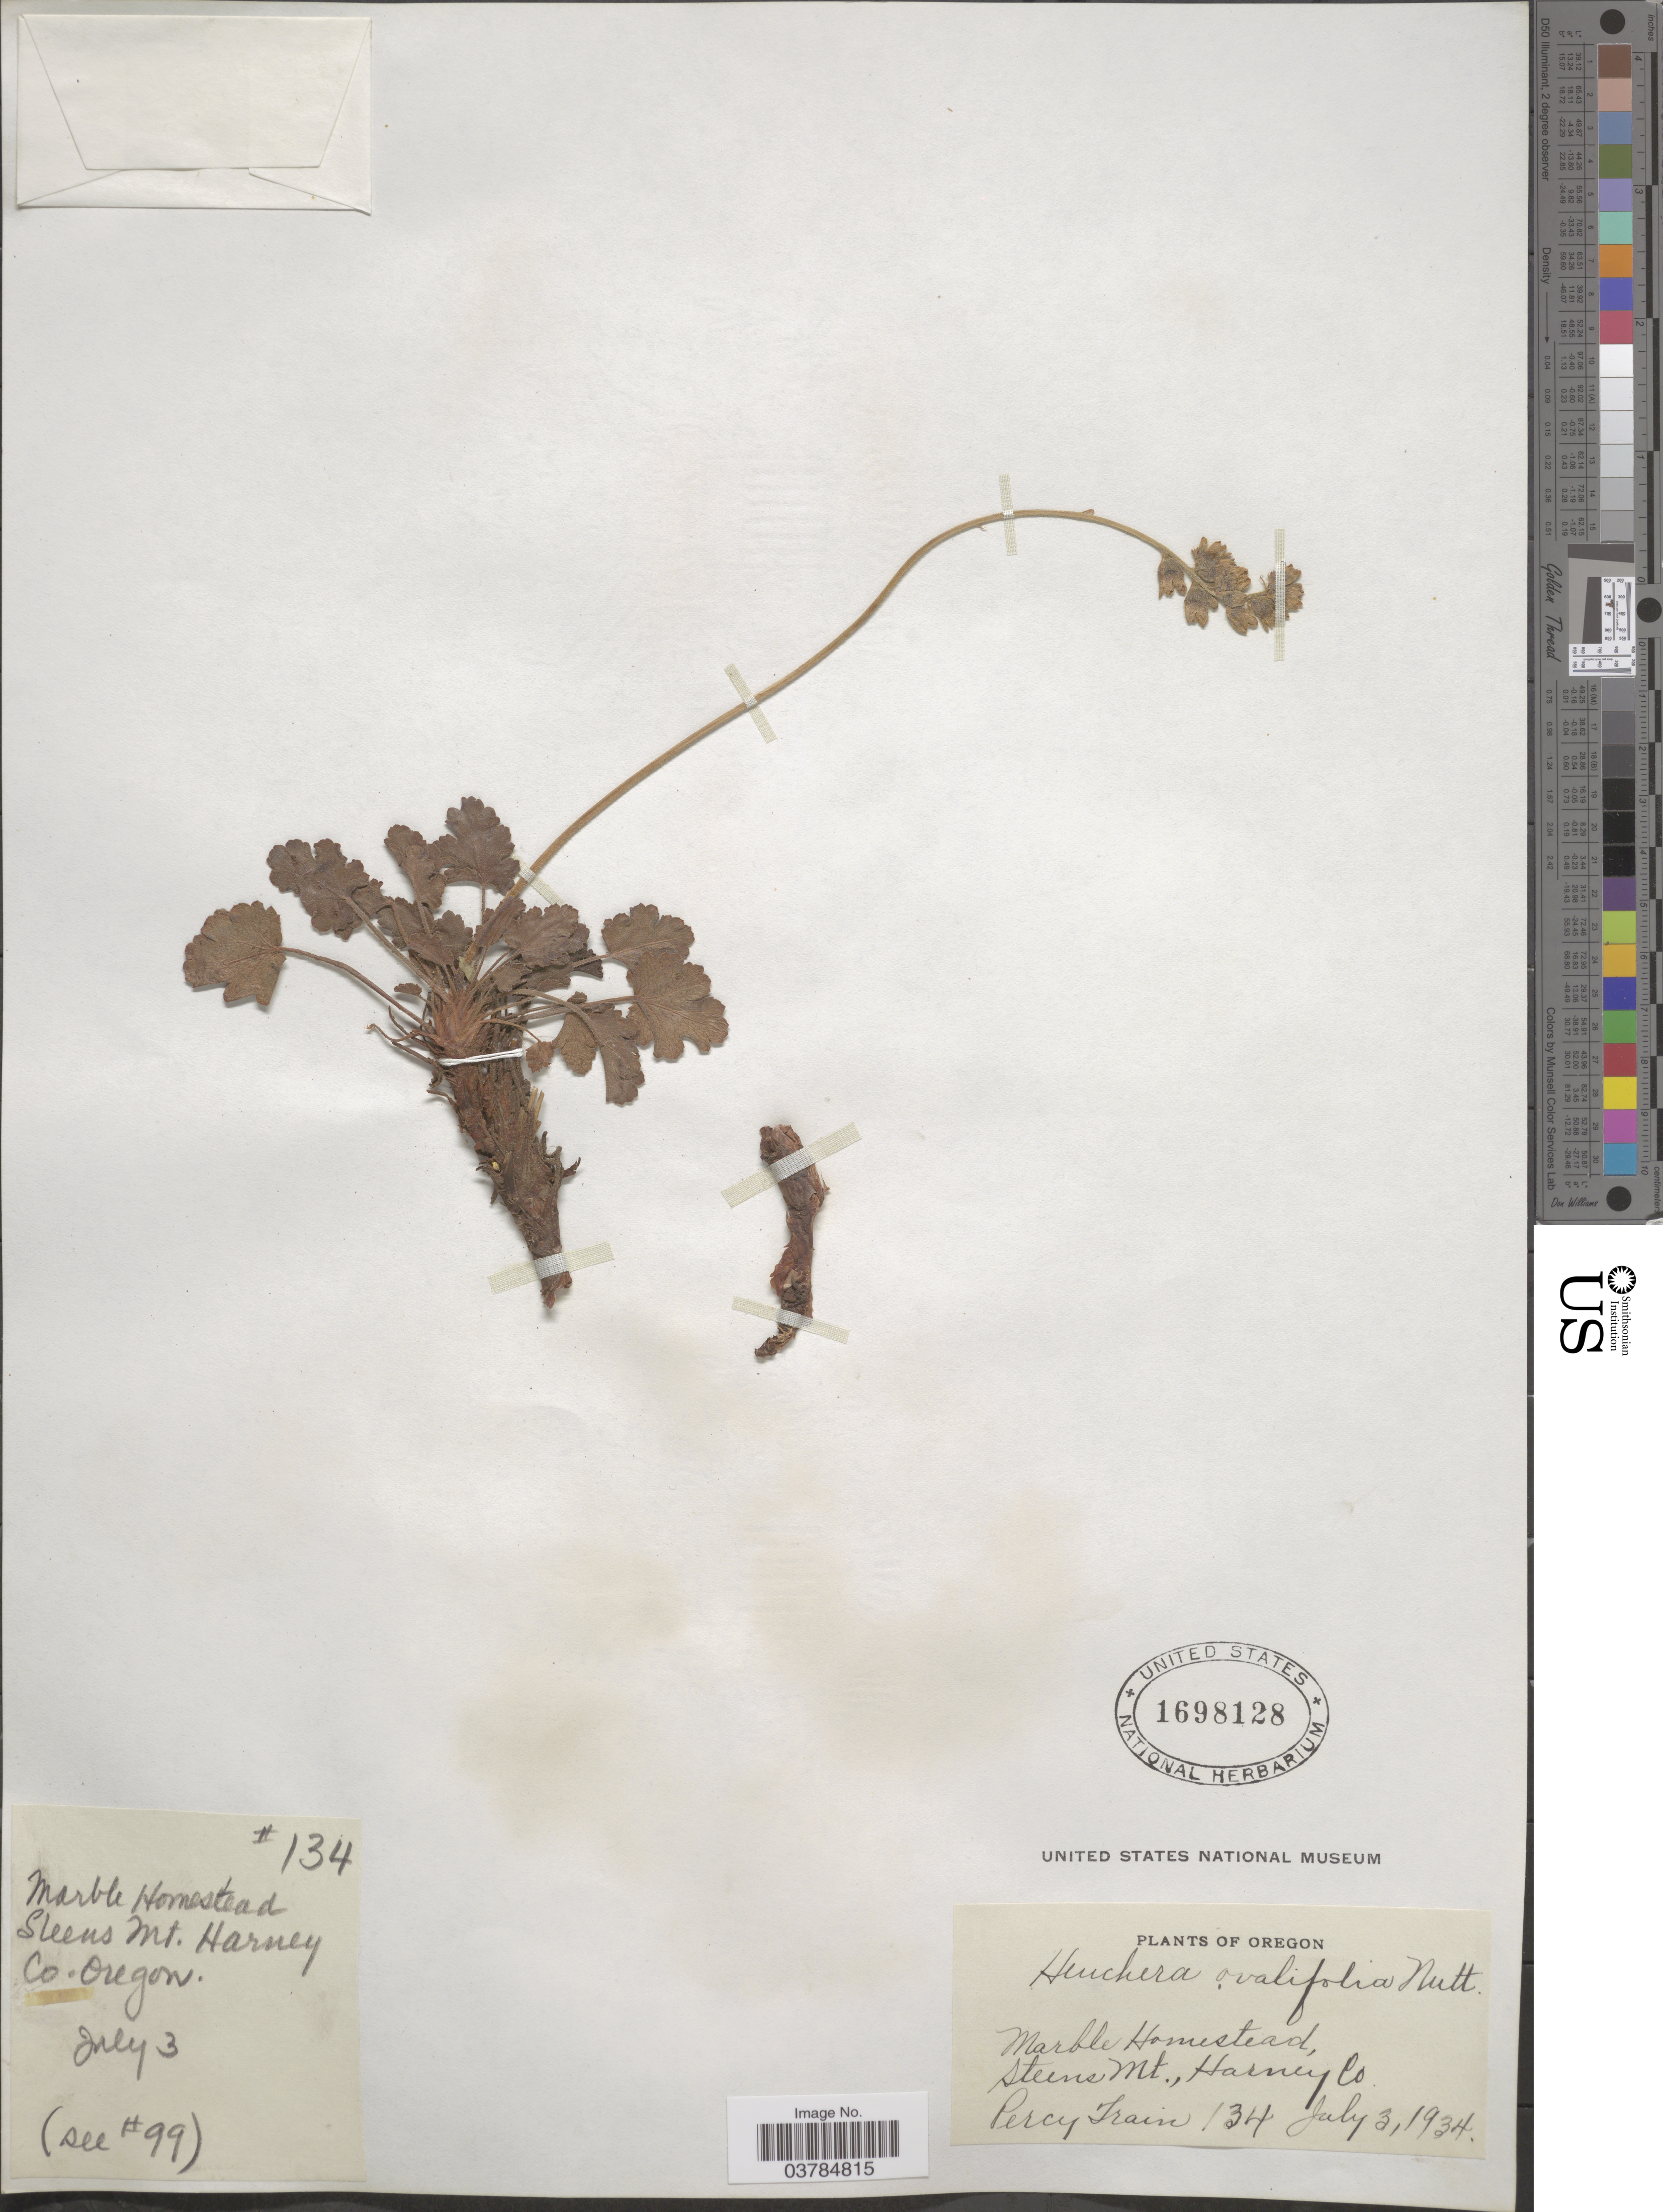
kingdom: Plantae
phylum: Tracheophyta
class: Magnoliopsida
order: Saxifragales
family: Saxifragaceae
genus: Heuchera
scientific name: Heuchera ovalifolia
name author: Torr. & A. Gray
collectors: P. Train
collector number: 134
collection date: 1934-07-03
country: United States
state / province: Oregon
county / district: Harney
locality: Marble Homestead. Steens Mt., Harney Co.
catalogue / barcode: US 1698128